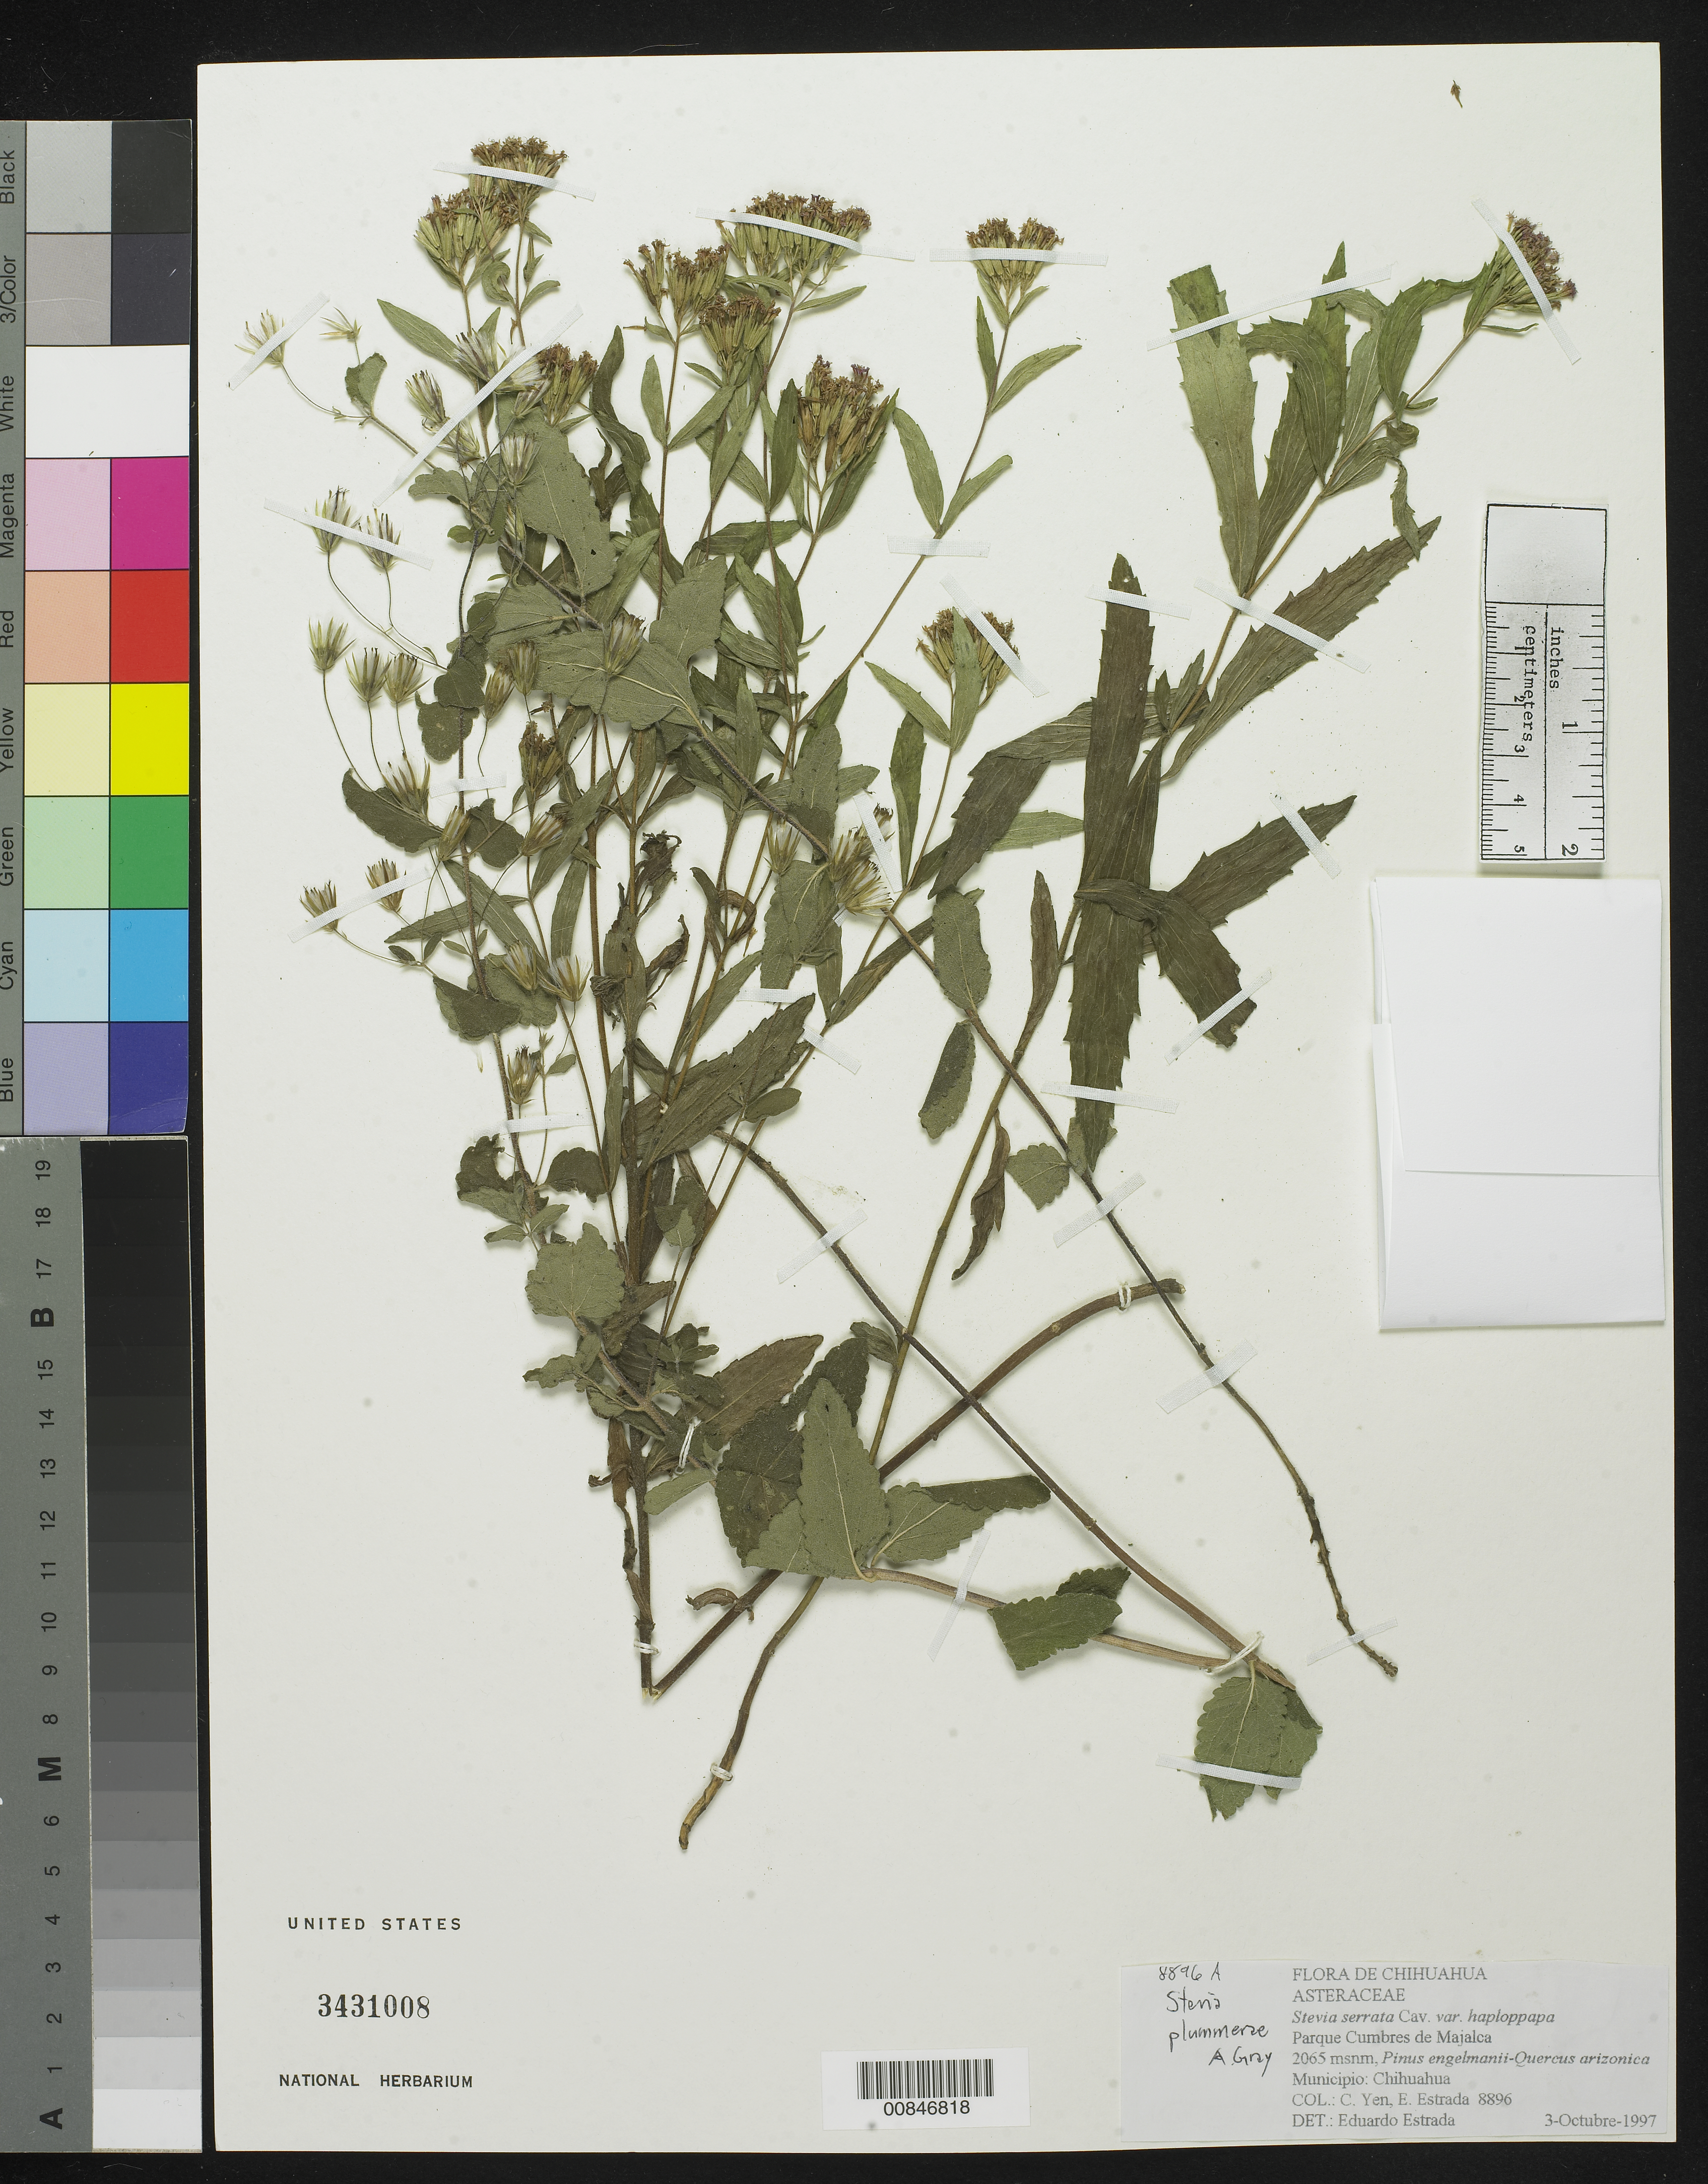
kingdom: Plantae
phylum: Tracheophyta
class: Magnoliopsida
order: Asterales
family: Asteraceae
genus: Stevia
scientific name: Stevia plummerae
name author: A. Gray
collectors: Y. C. Yang & E. Estrada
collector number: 8896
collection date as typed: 03 Oct 1997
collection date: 1997-10-03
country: Mexico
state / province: Chihuahua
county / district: Chihuahua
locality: Parque Cumbres de Majalca.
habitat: Pinus engelmanii-Quercus arizonica.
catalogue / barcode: US 3431008